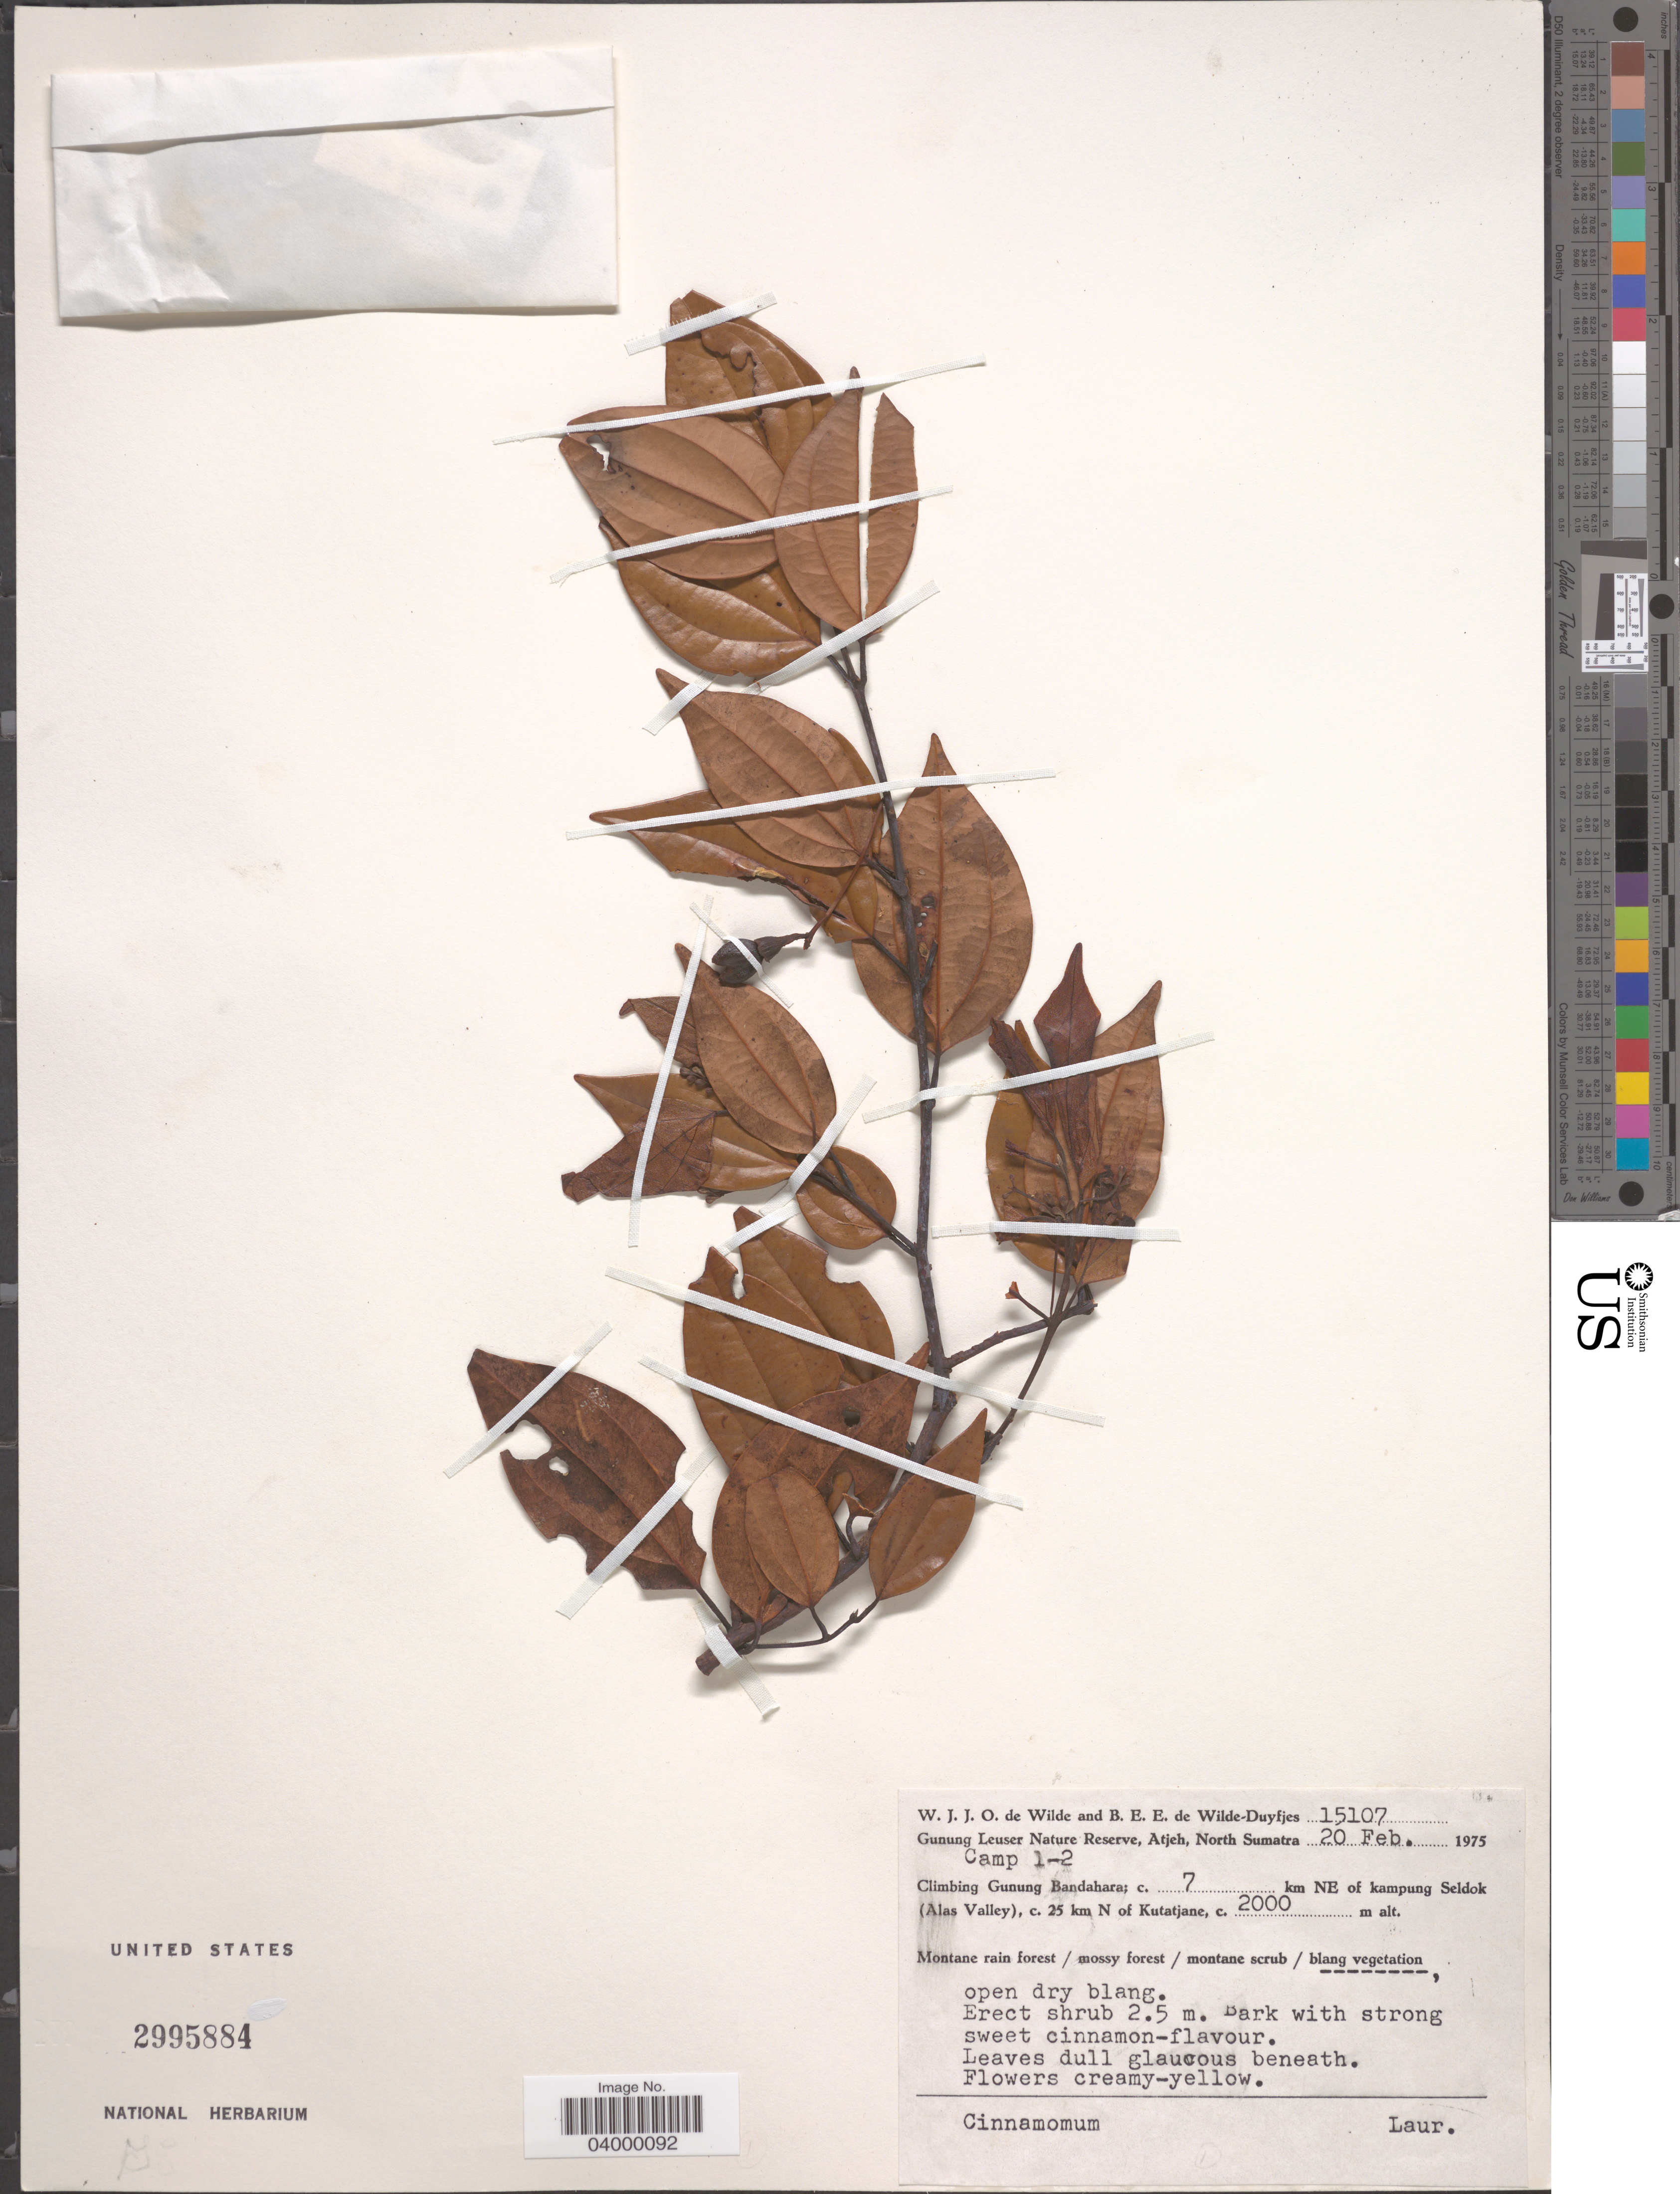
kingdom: Plantae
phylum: Tracheophyta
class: Magnoliopsida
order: Laurales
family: Lauraceae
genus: Cinnamomum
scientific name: Cinnamomum sp.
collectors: W. J. de Wilde & B. E. de Wilde-Duyfjes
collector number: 15107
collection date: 1975-02-20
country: Indonesia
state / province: Sumatra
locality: Gunung Leuser Nature Reserve, Atjeh, North Sumatra. Climbing Gunung Bandahara; c. 7 km NE of kampung Seldok (Alas Valley), c. 25 km N of Kutatjane.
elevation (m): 2000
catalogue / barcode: US 2995884